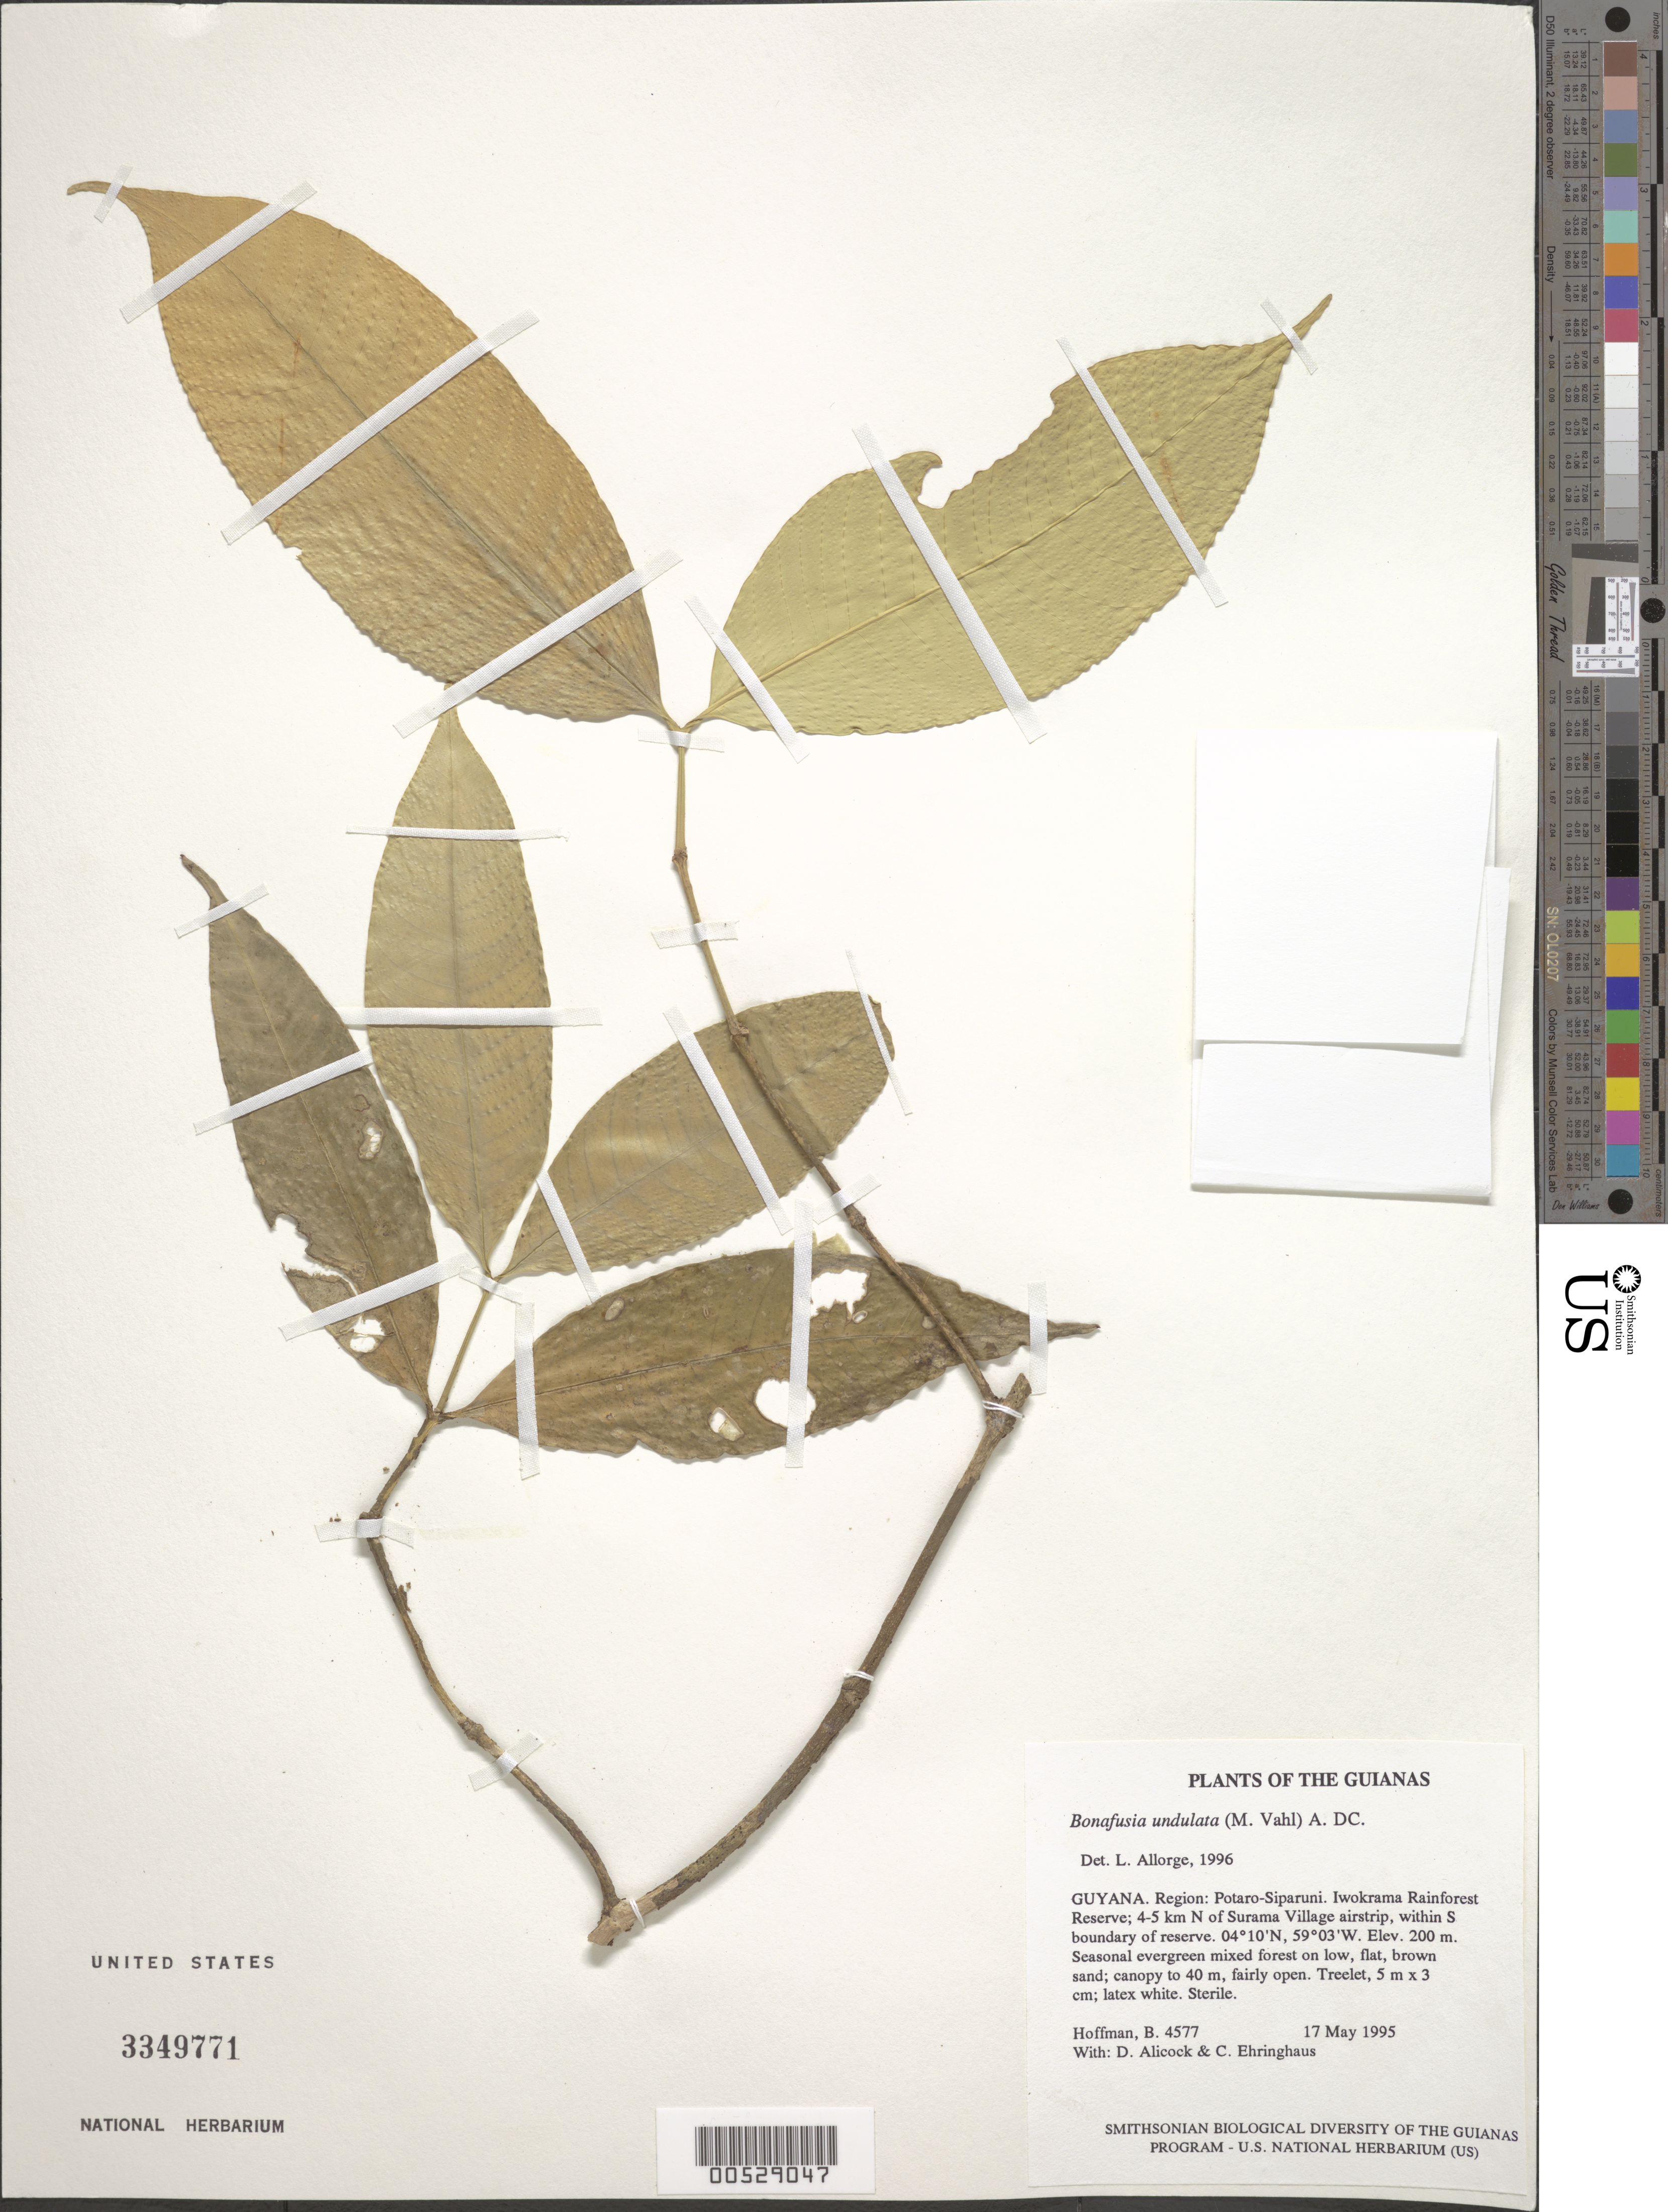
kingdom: Plantae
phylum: Tracheophyta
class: Magnoliopsida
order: Gentianales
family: Apocynaceae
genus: Tabernaemontana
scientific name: Tabernaemontana undulata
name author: Vahl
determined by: Allorge, L.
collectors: B. Hoffman, D. Allicock & C. Ehringhaus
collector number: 4577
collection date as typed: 17 May 1995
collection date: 1995-05-17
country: Guyana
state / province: Potaro-Siparuni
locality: Iwokrama Rainforest Reserve; 4-5 km N of Surama village airstrip, within S boundary of reserve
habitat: Seasonal evergreen mixed forest on low, flat, brown sand; canopy to 40 m, fairly open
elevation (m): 200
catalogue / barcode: US 3349771